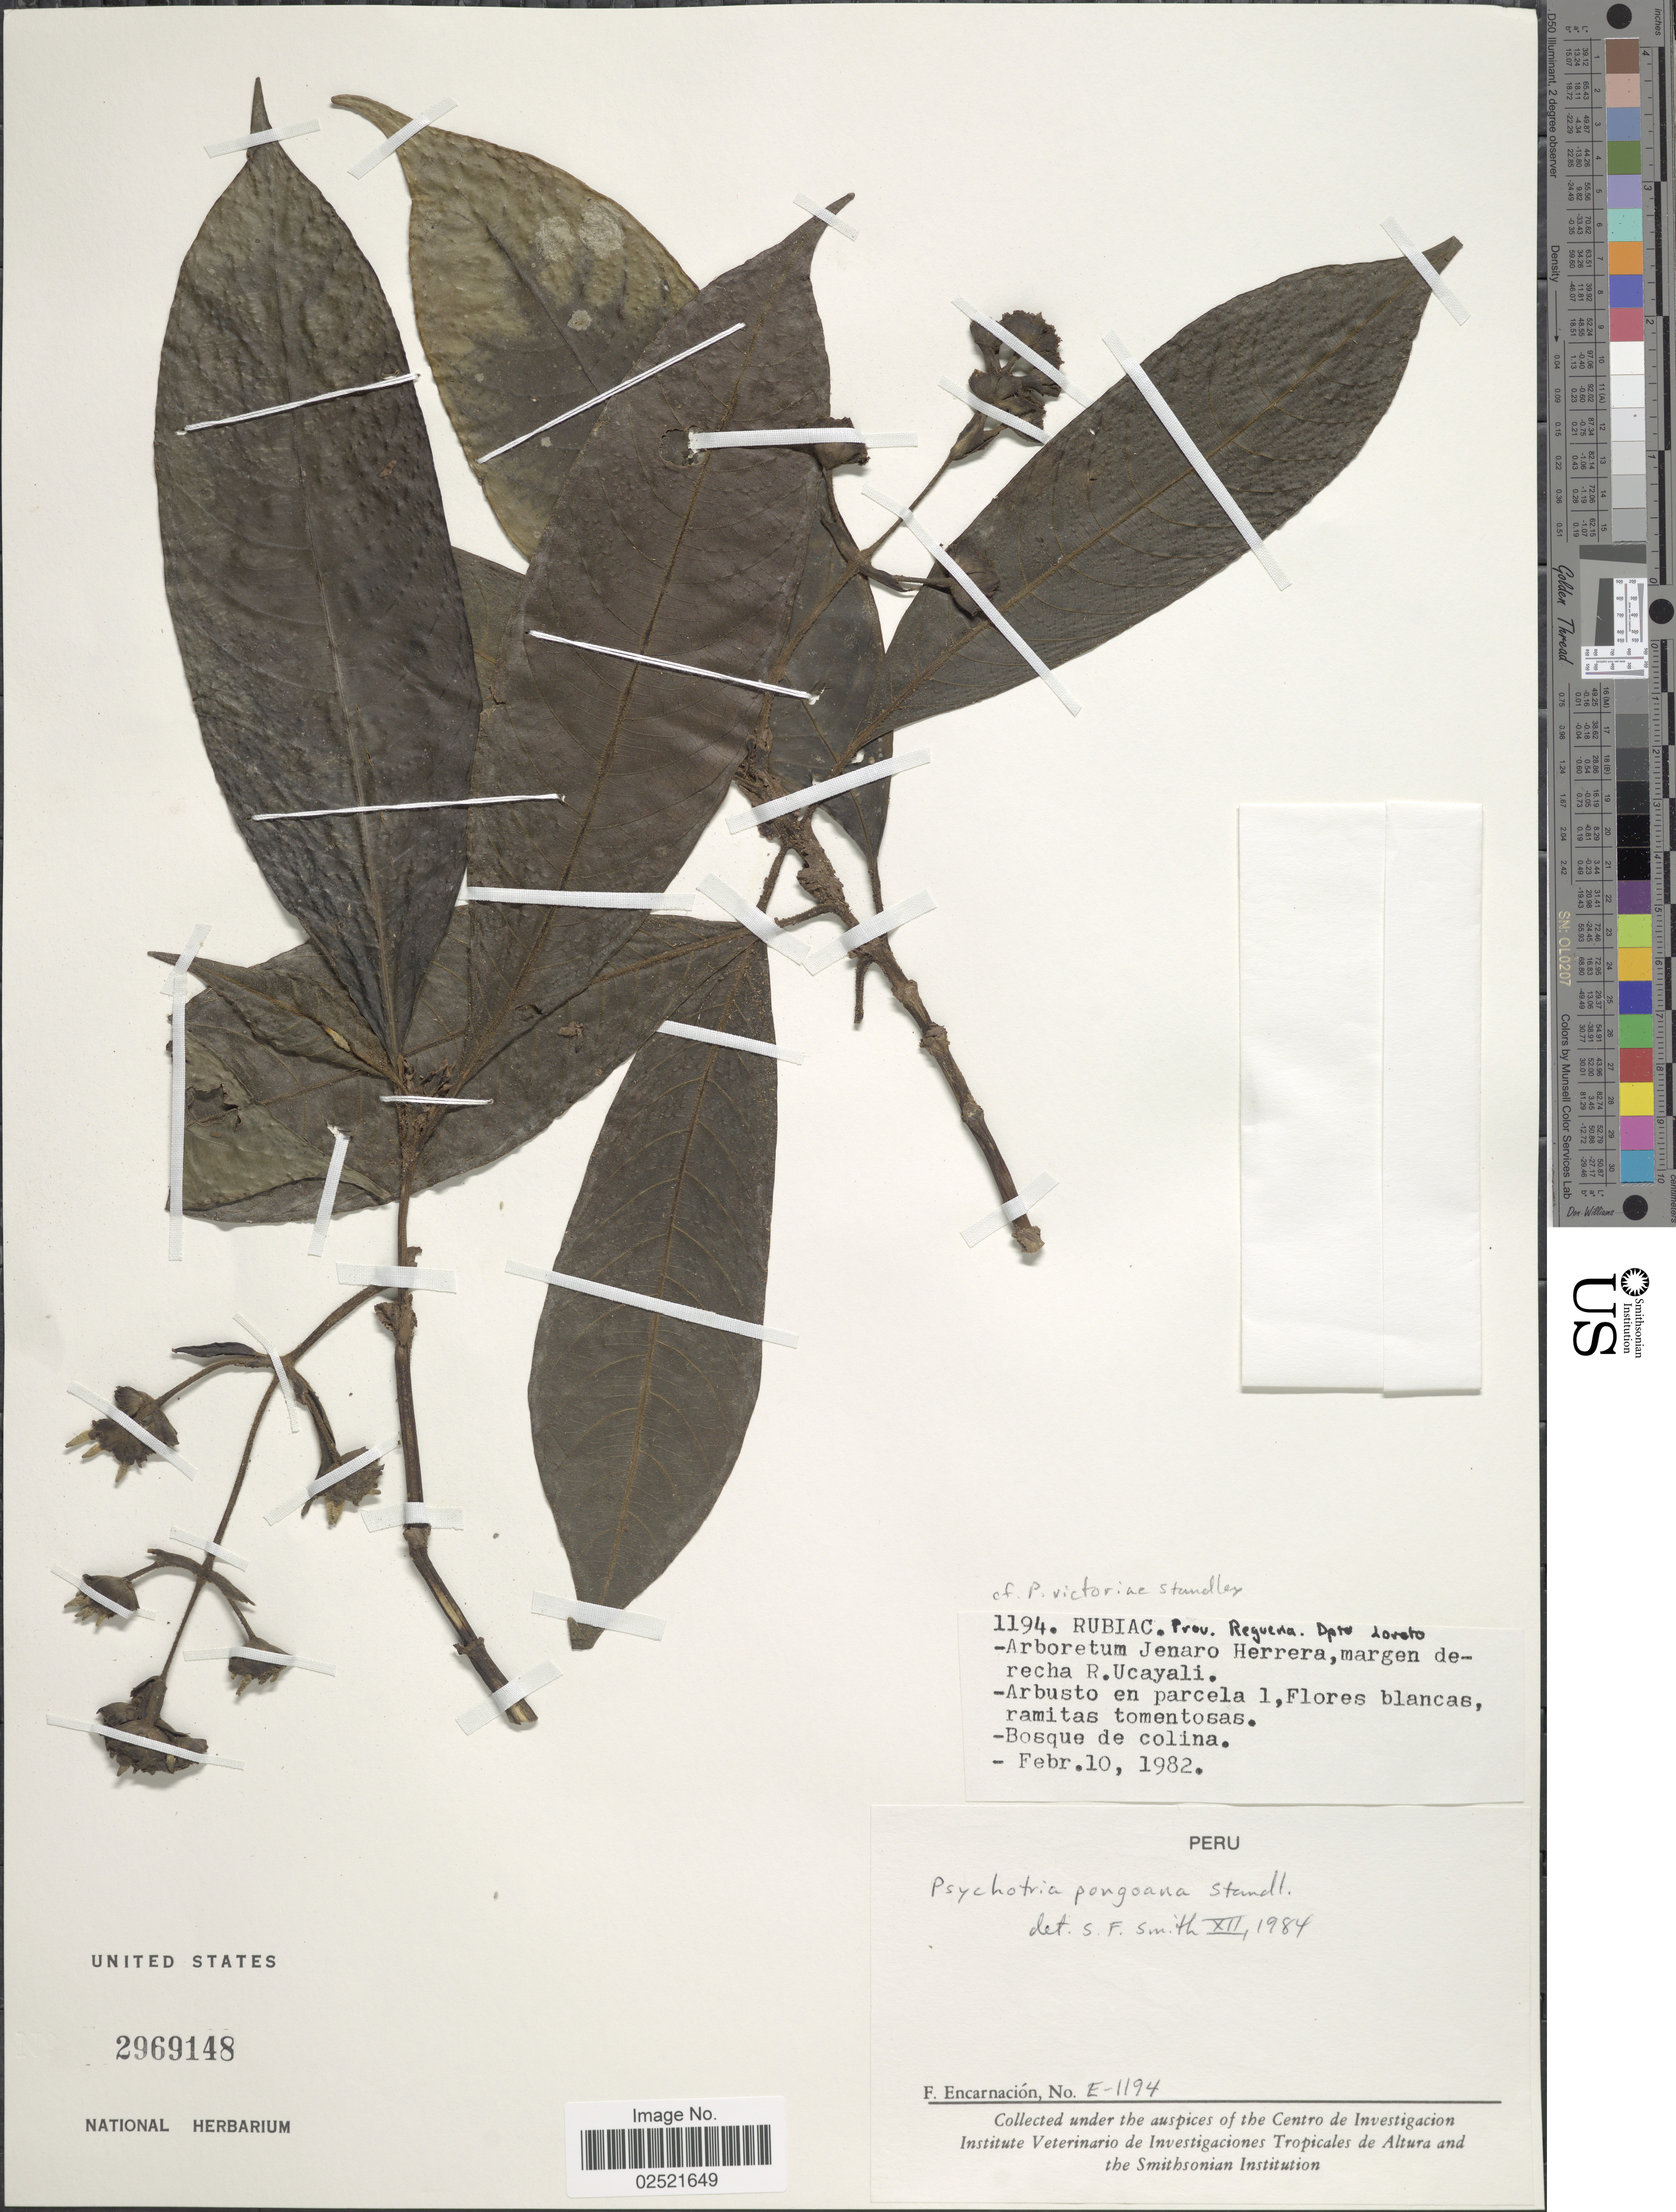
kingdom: Plantae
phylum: Tracheophyta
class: Magnoliopsida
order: Gentianales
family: Rubiaceae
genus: Psychotria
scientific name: Psychotria pongoana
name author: Standl.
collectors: F. Encarnación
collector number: E-1194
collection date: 1982-02-10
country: Peru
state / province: Loreto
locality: Prov. Requena, arboretum Jenaro Herrera, margen derecha R. Ucayali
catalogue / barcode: US 2969148